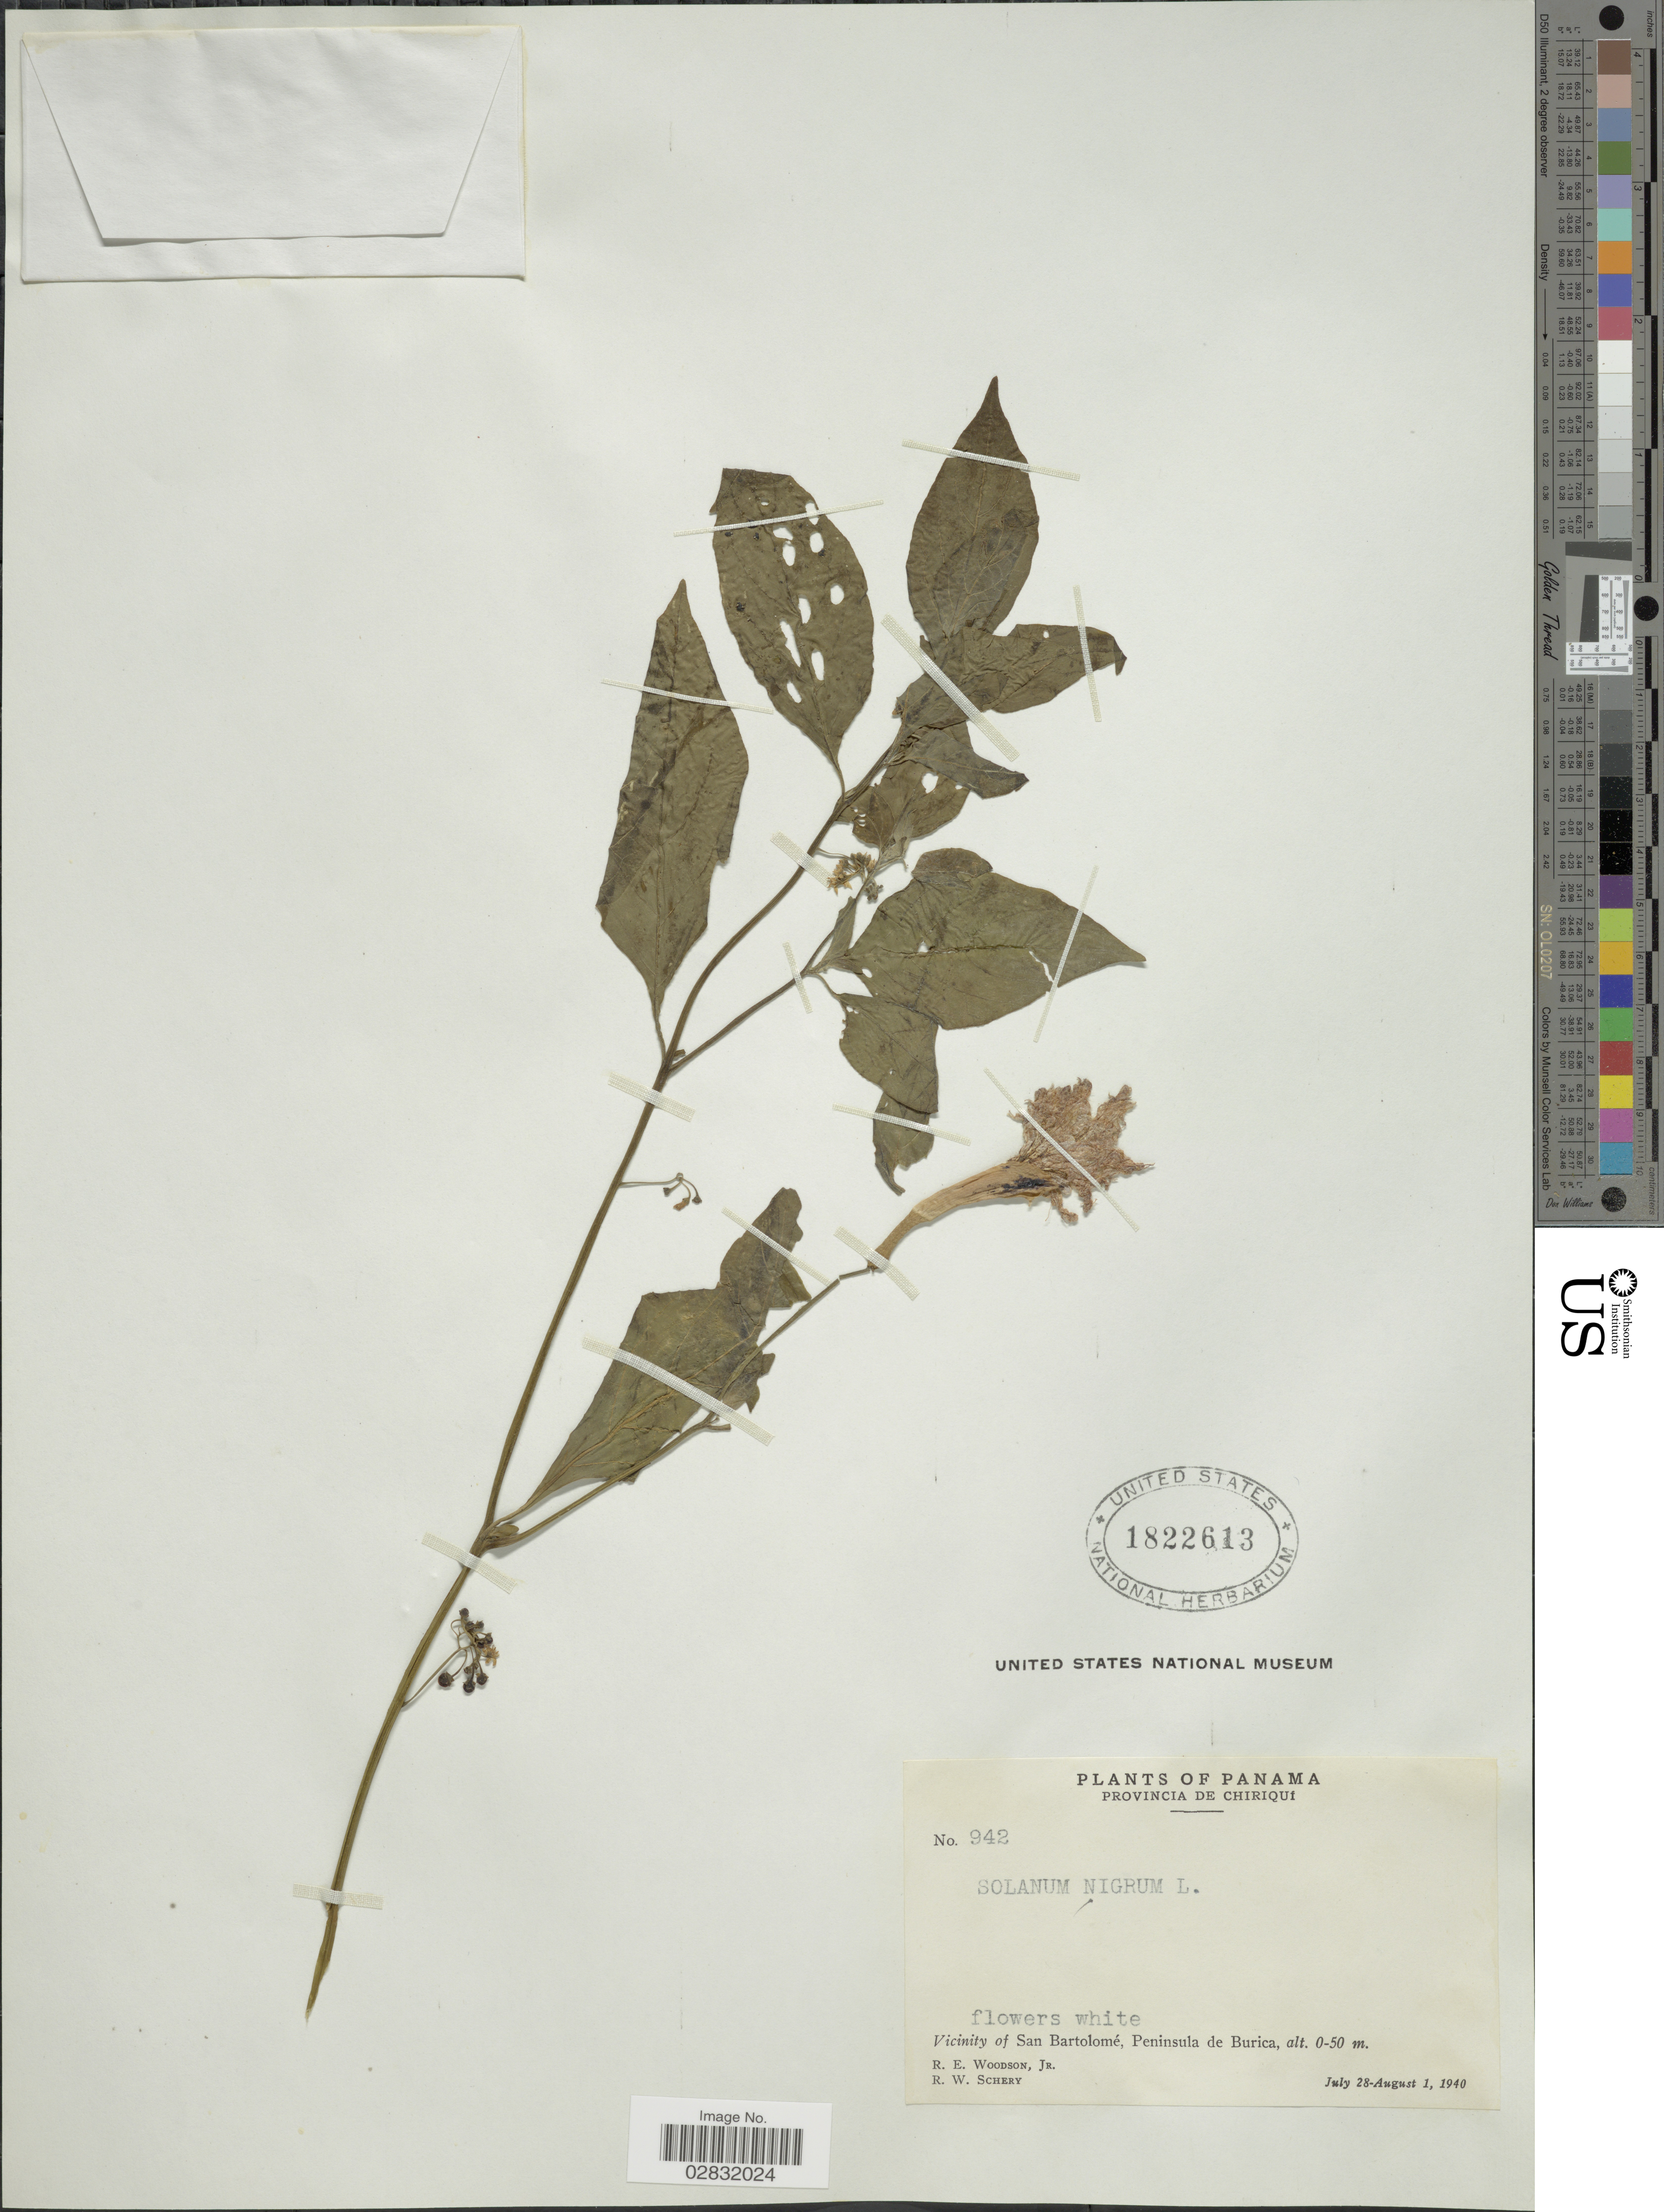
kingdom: Plantae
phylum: Tracheophyta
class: Magnoliopsida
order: Solanales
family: Solanaceae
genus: Solanum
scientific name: Solanum nigrum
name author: L.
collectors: R. E. Woodson & R. W. Schery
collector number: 942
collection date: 1940-07-28/1940-08-01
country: Panama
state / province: Chiriqui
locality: Provincia de Chiriqui. Vicinity of San Bartolomé, Peninsula de Burica.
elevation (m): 0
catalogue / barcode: US 1822613